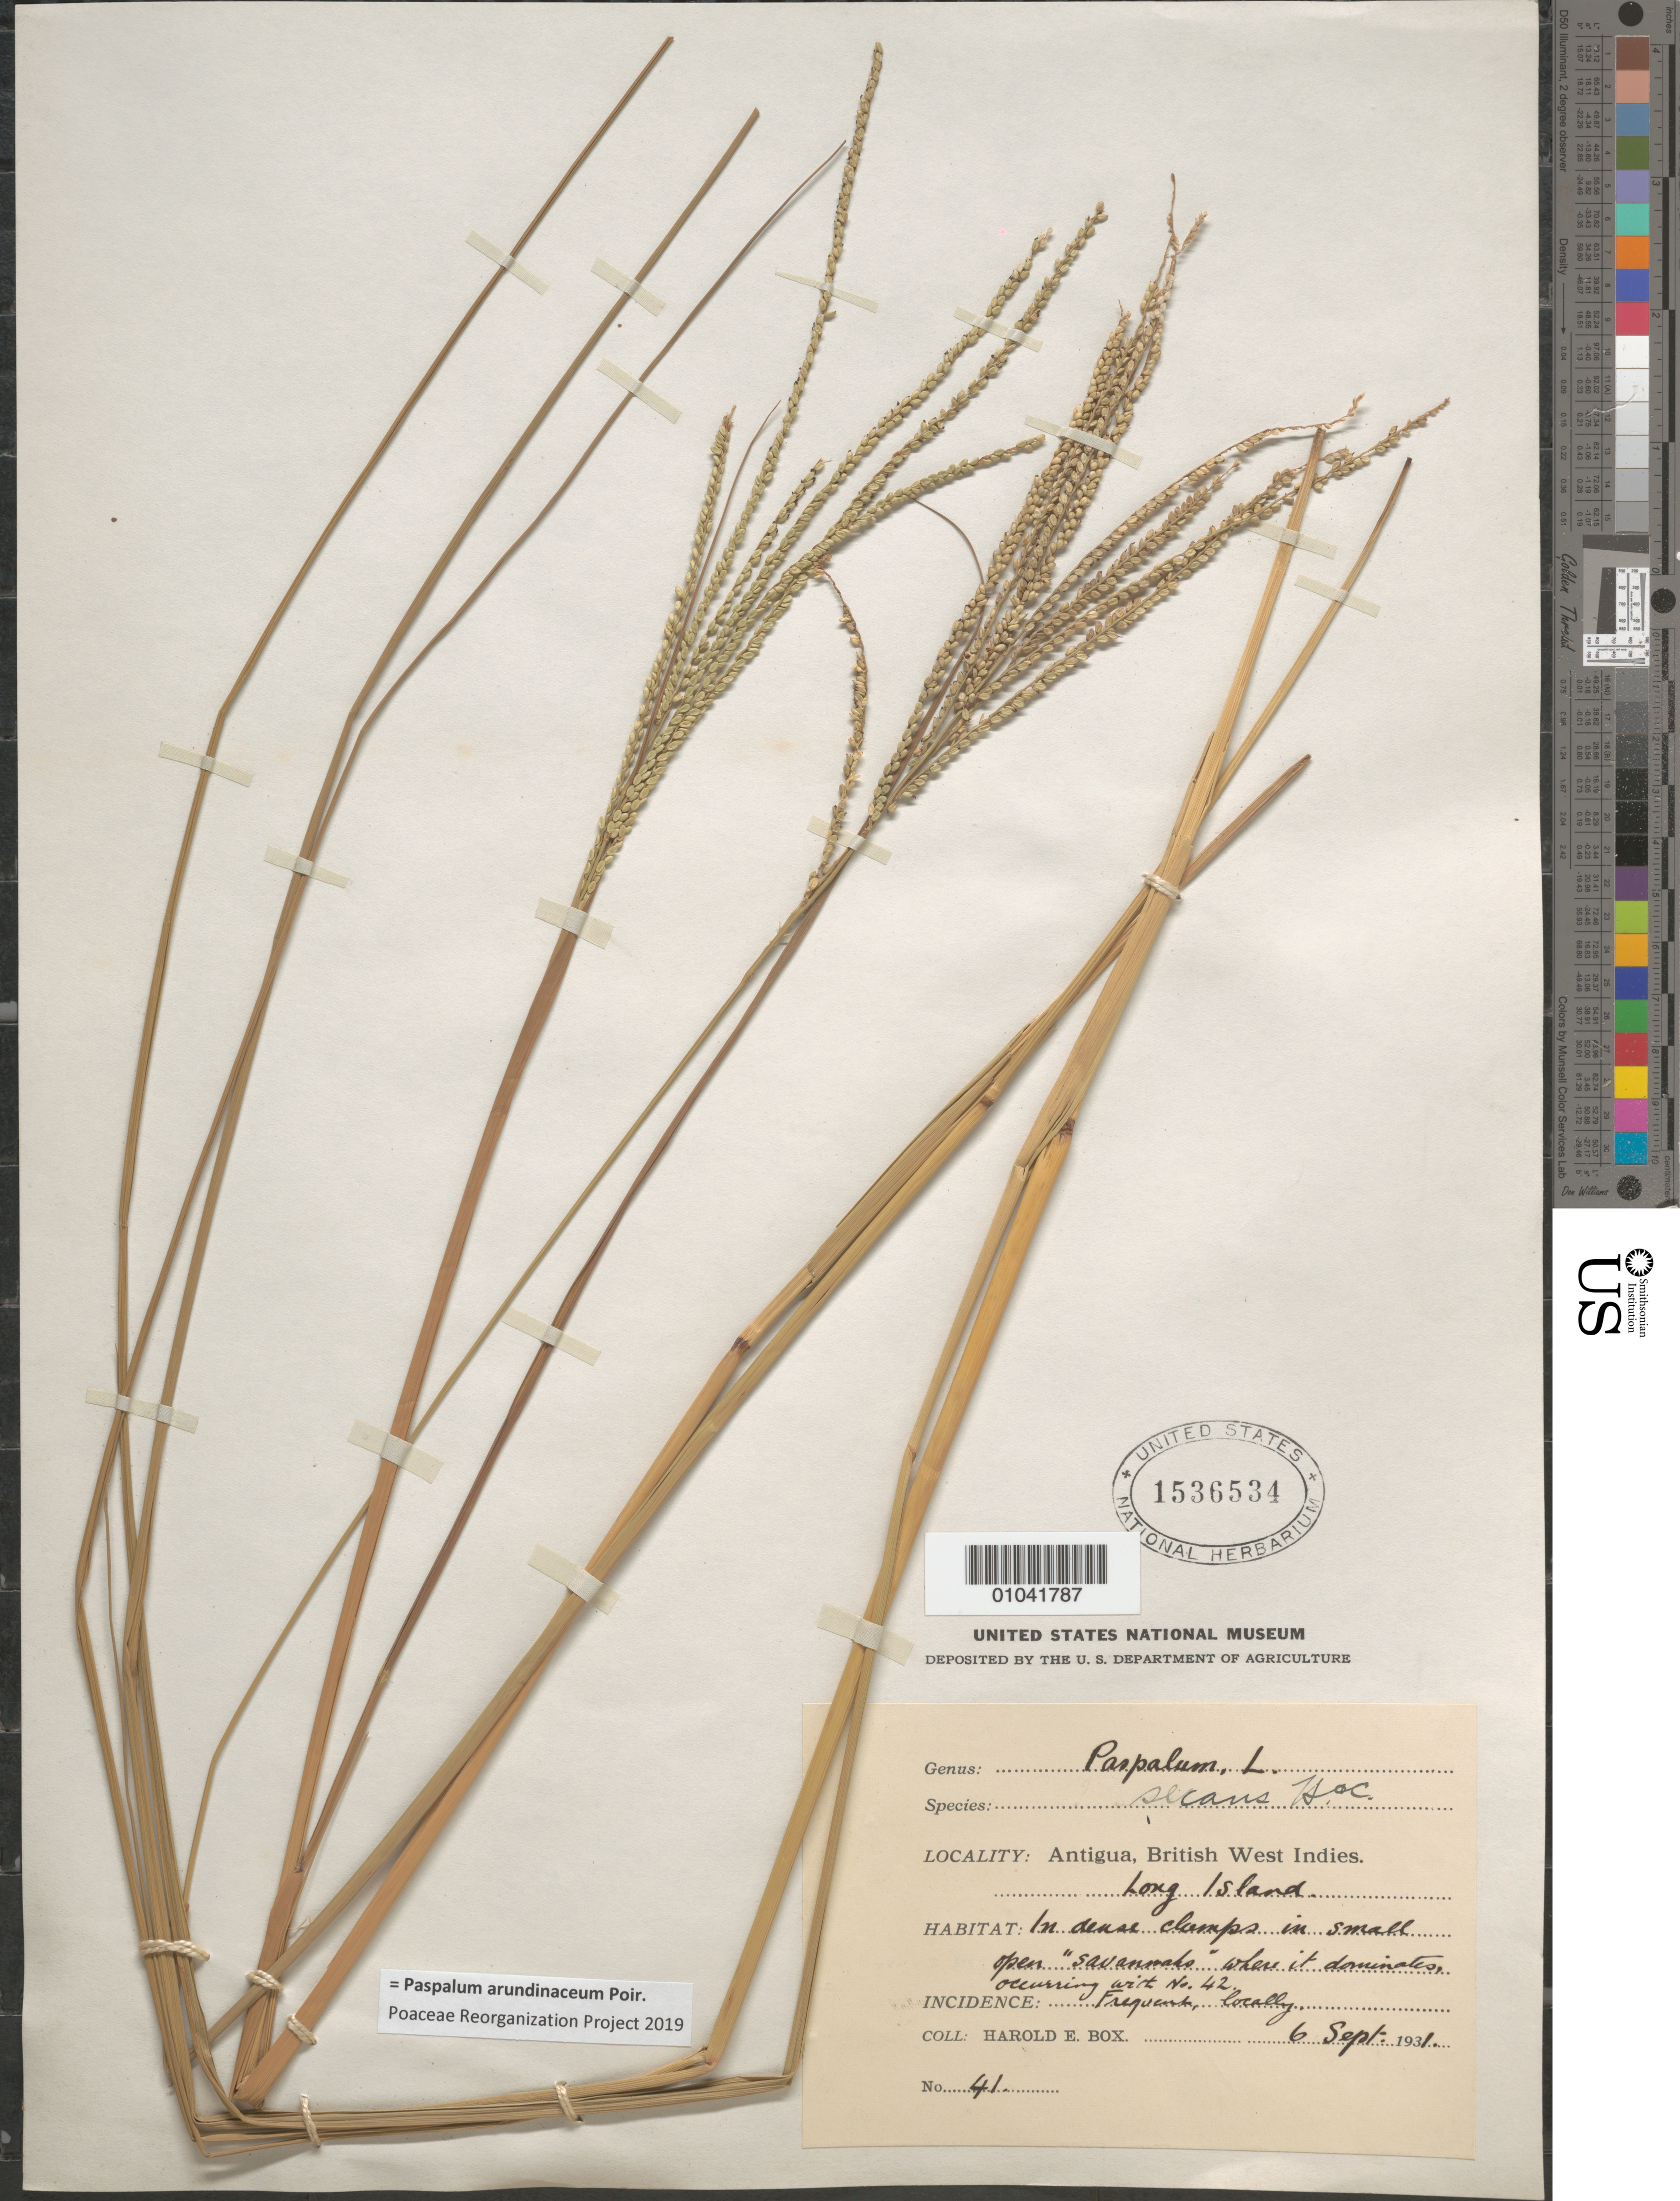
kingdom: Plantae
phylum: Tracheophyta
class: Liliopsida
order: Poales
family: Poaceae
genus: Paspalum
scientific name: Paspalum secans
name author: Hitchc. & Chase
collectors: H. E. Box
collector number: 41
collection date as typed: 06 Sep 1931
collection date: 1931-09-06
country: Antigua and Barbuda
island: Antigua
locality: Long Island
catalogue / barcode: US 1536534